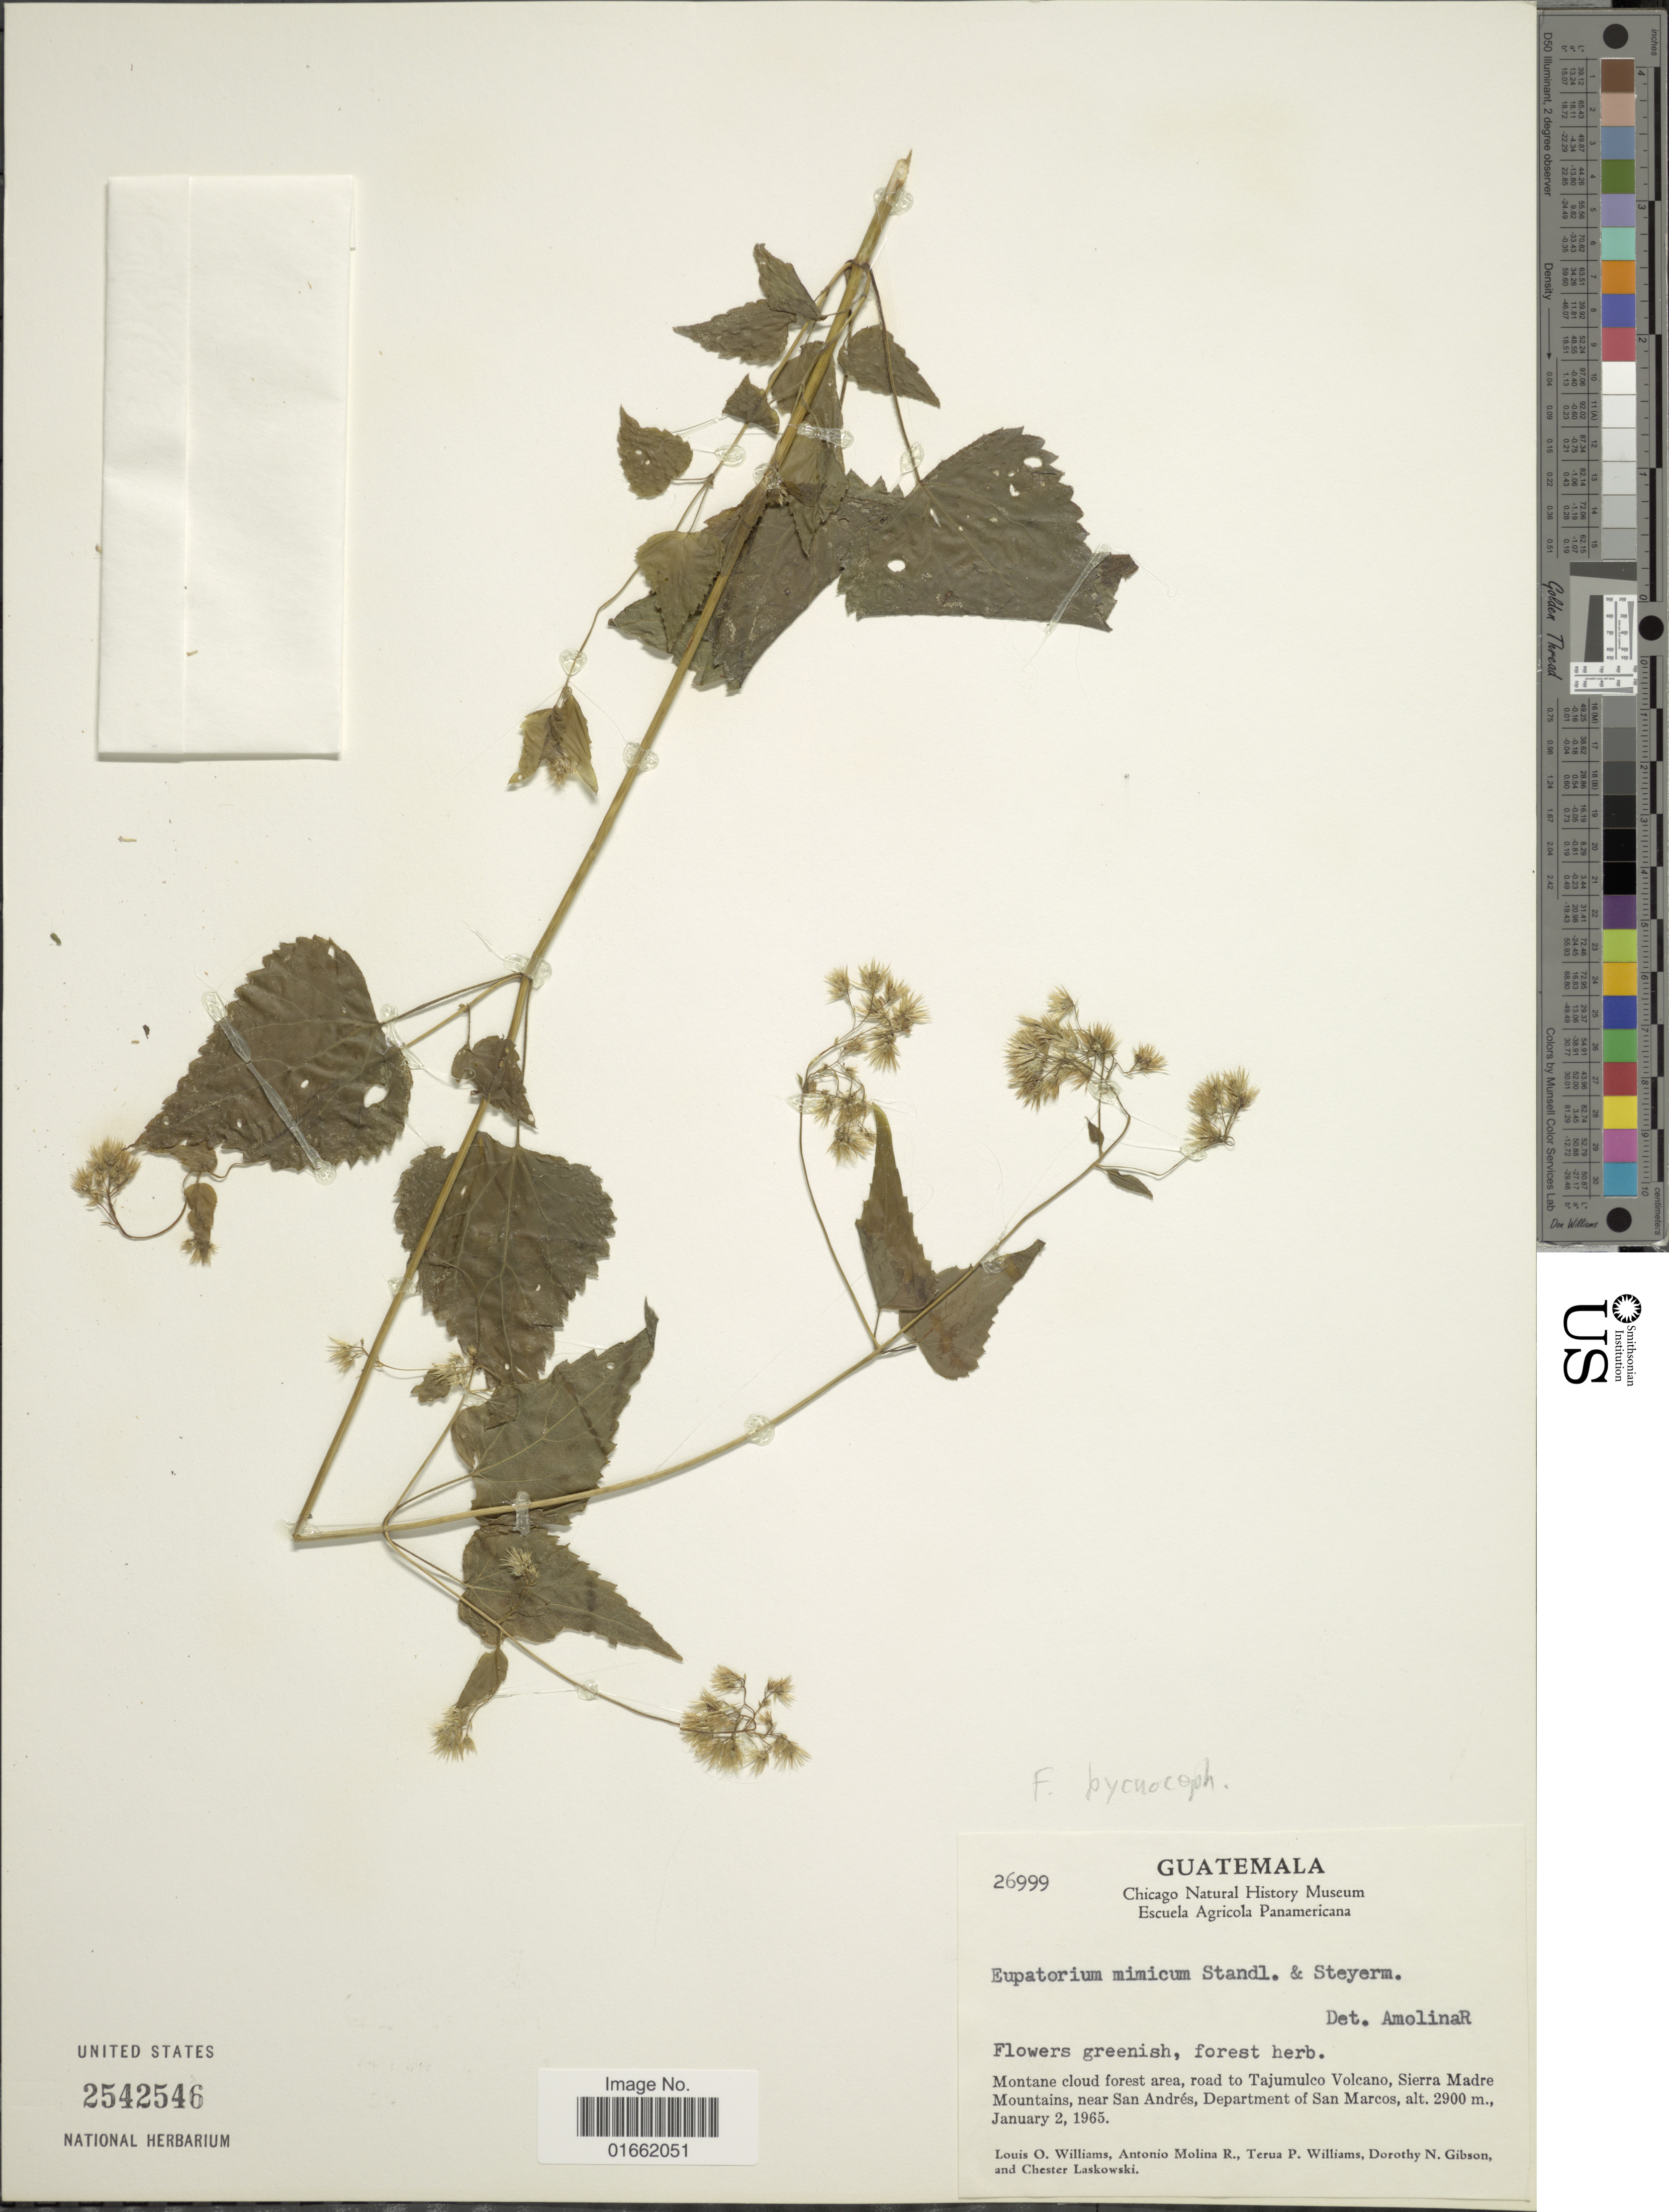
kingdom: Plantae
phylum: Tracheophyta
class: Magnoliopsida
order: Asterales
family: Asteraceae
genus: Fleischmannia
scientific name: Fleischmannia pycnocephaloides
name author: (B.L. Rob.) R.M. King & H. Rob.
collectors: L. O. Williams, A. Molina R., T. P. Williams, D. N. Gibson & C. Laskowski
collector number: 26999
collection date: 1965-01-02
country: Guatemala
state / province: San Marcos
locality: Montane cloud forest area, road to Tajumulco Volcano, Sierra Madre Mountains, near San Andrés, Department of San Marcos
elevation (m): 2900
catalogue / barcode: US 2542546